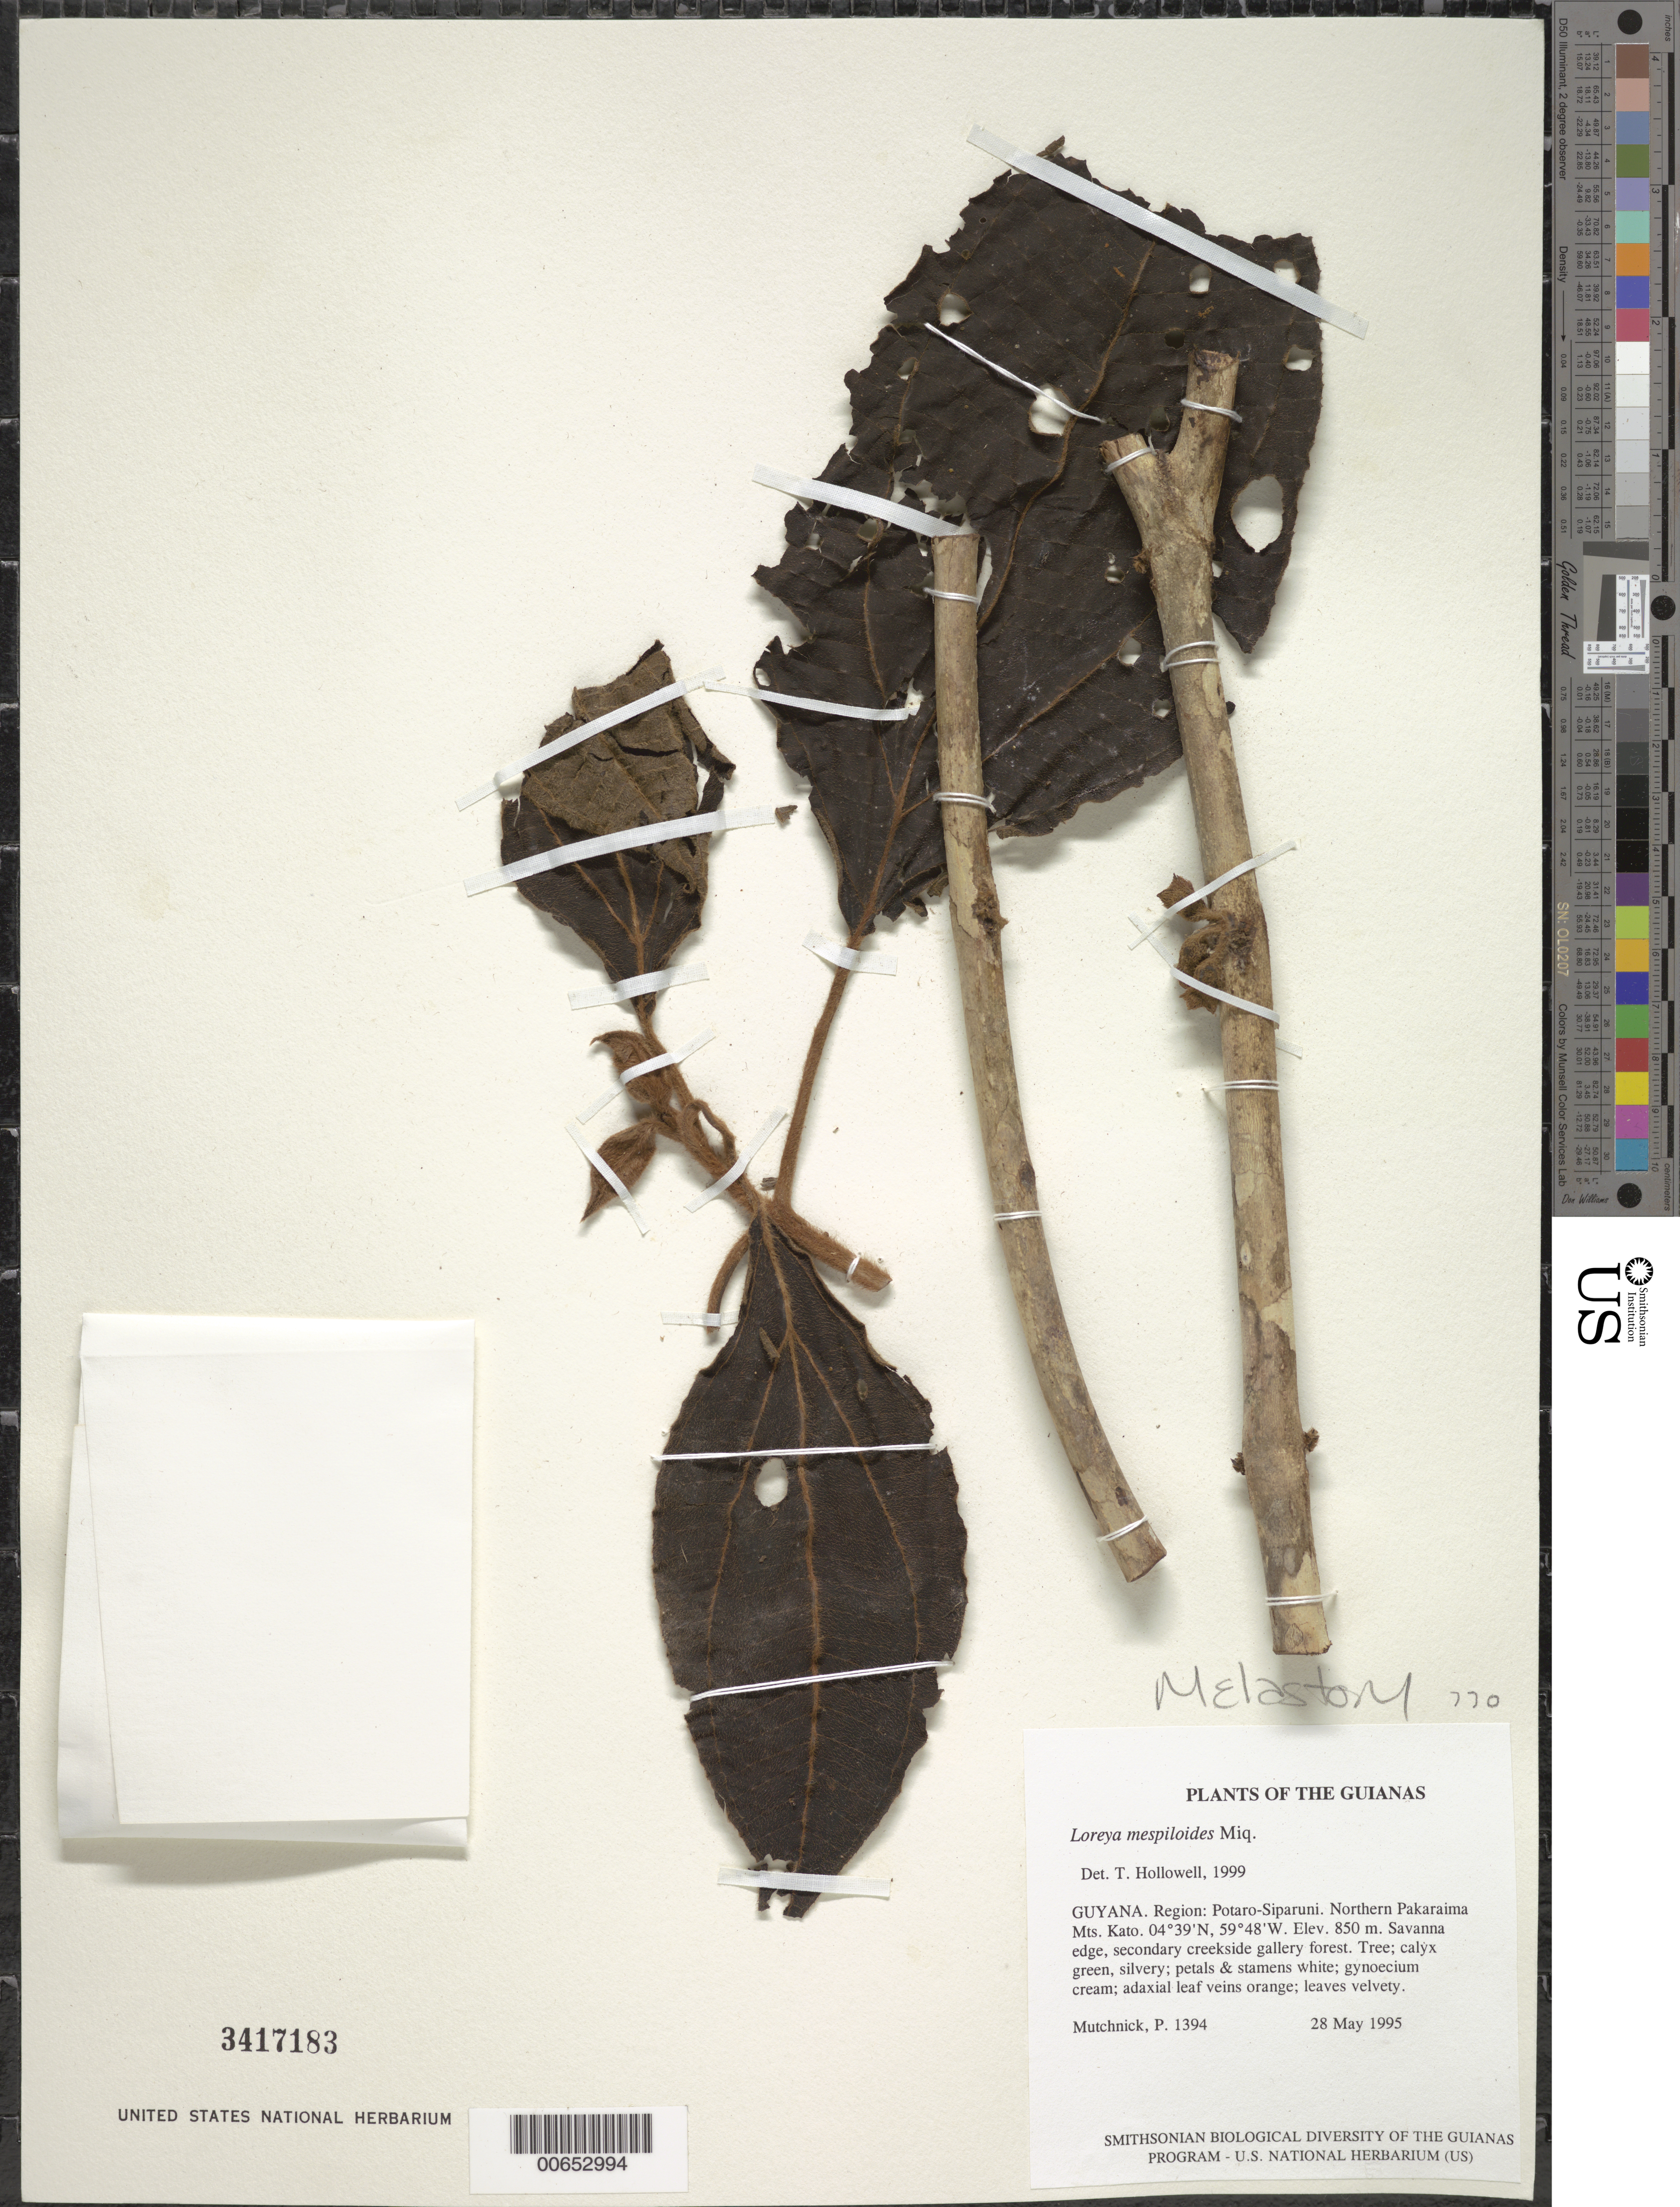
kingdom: Plantae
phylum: Tracheophyta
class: Magnoliopsida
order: Myrtales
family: Melastomataceae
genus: Bellucia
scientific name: Bellucia mespiloides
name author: (Miq.) J.F. Macbr.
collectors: P. Mutchnick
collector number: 1394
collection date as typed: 28 May 1995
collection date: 1995-05-28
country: Guyana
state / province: Potaro-Siparuni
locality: Northern Pakaraima Mts. Kato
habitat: Savanna edge, secondary creekside gallery forest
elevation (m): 850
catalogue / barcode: US 3417183